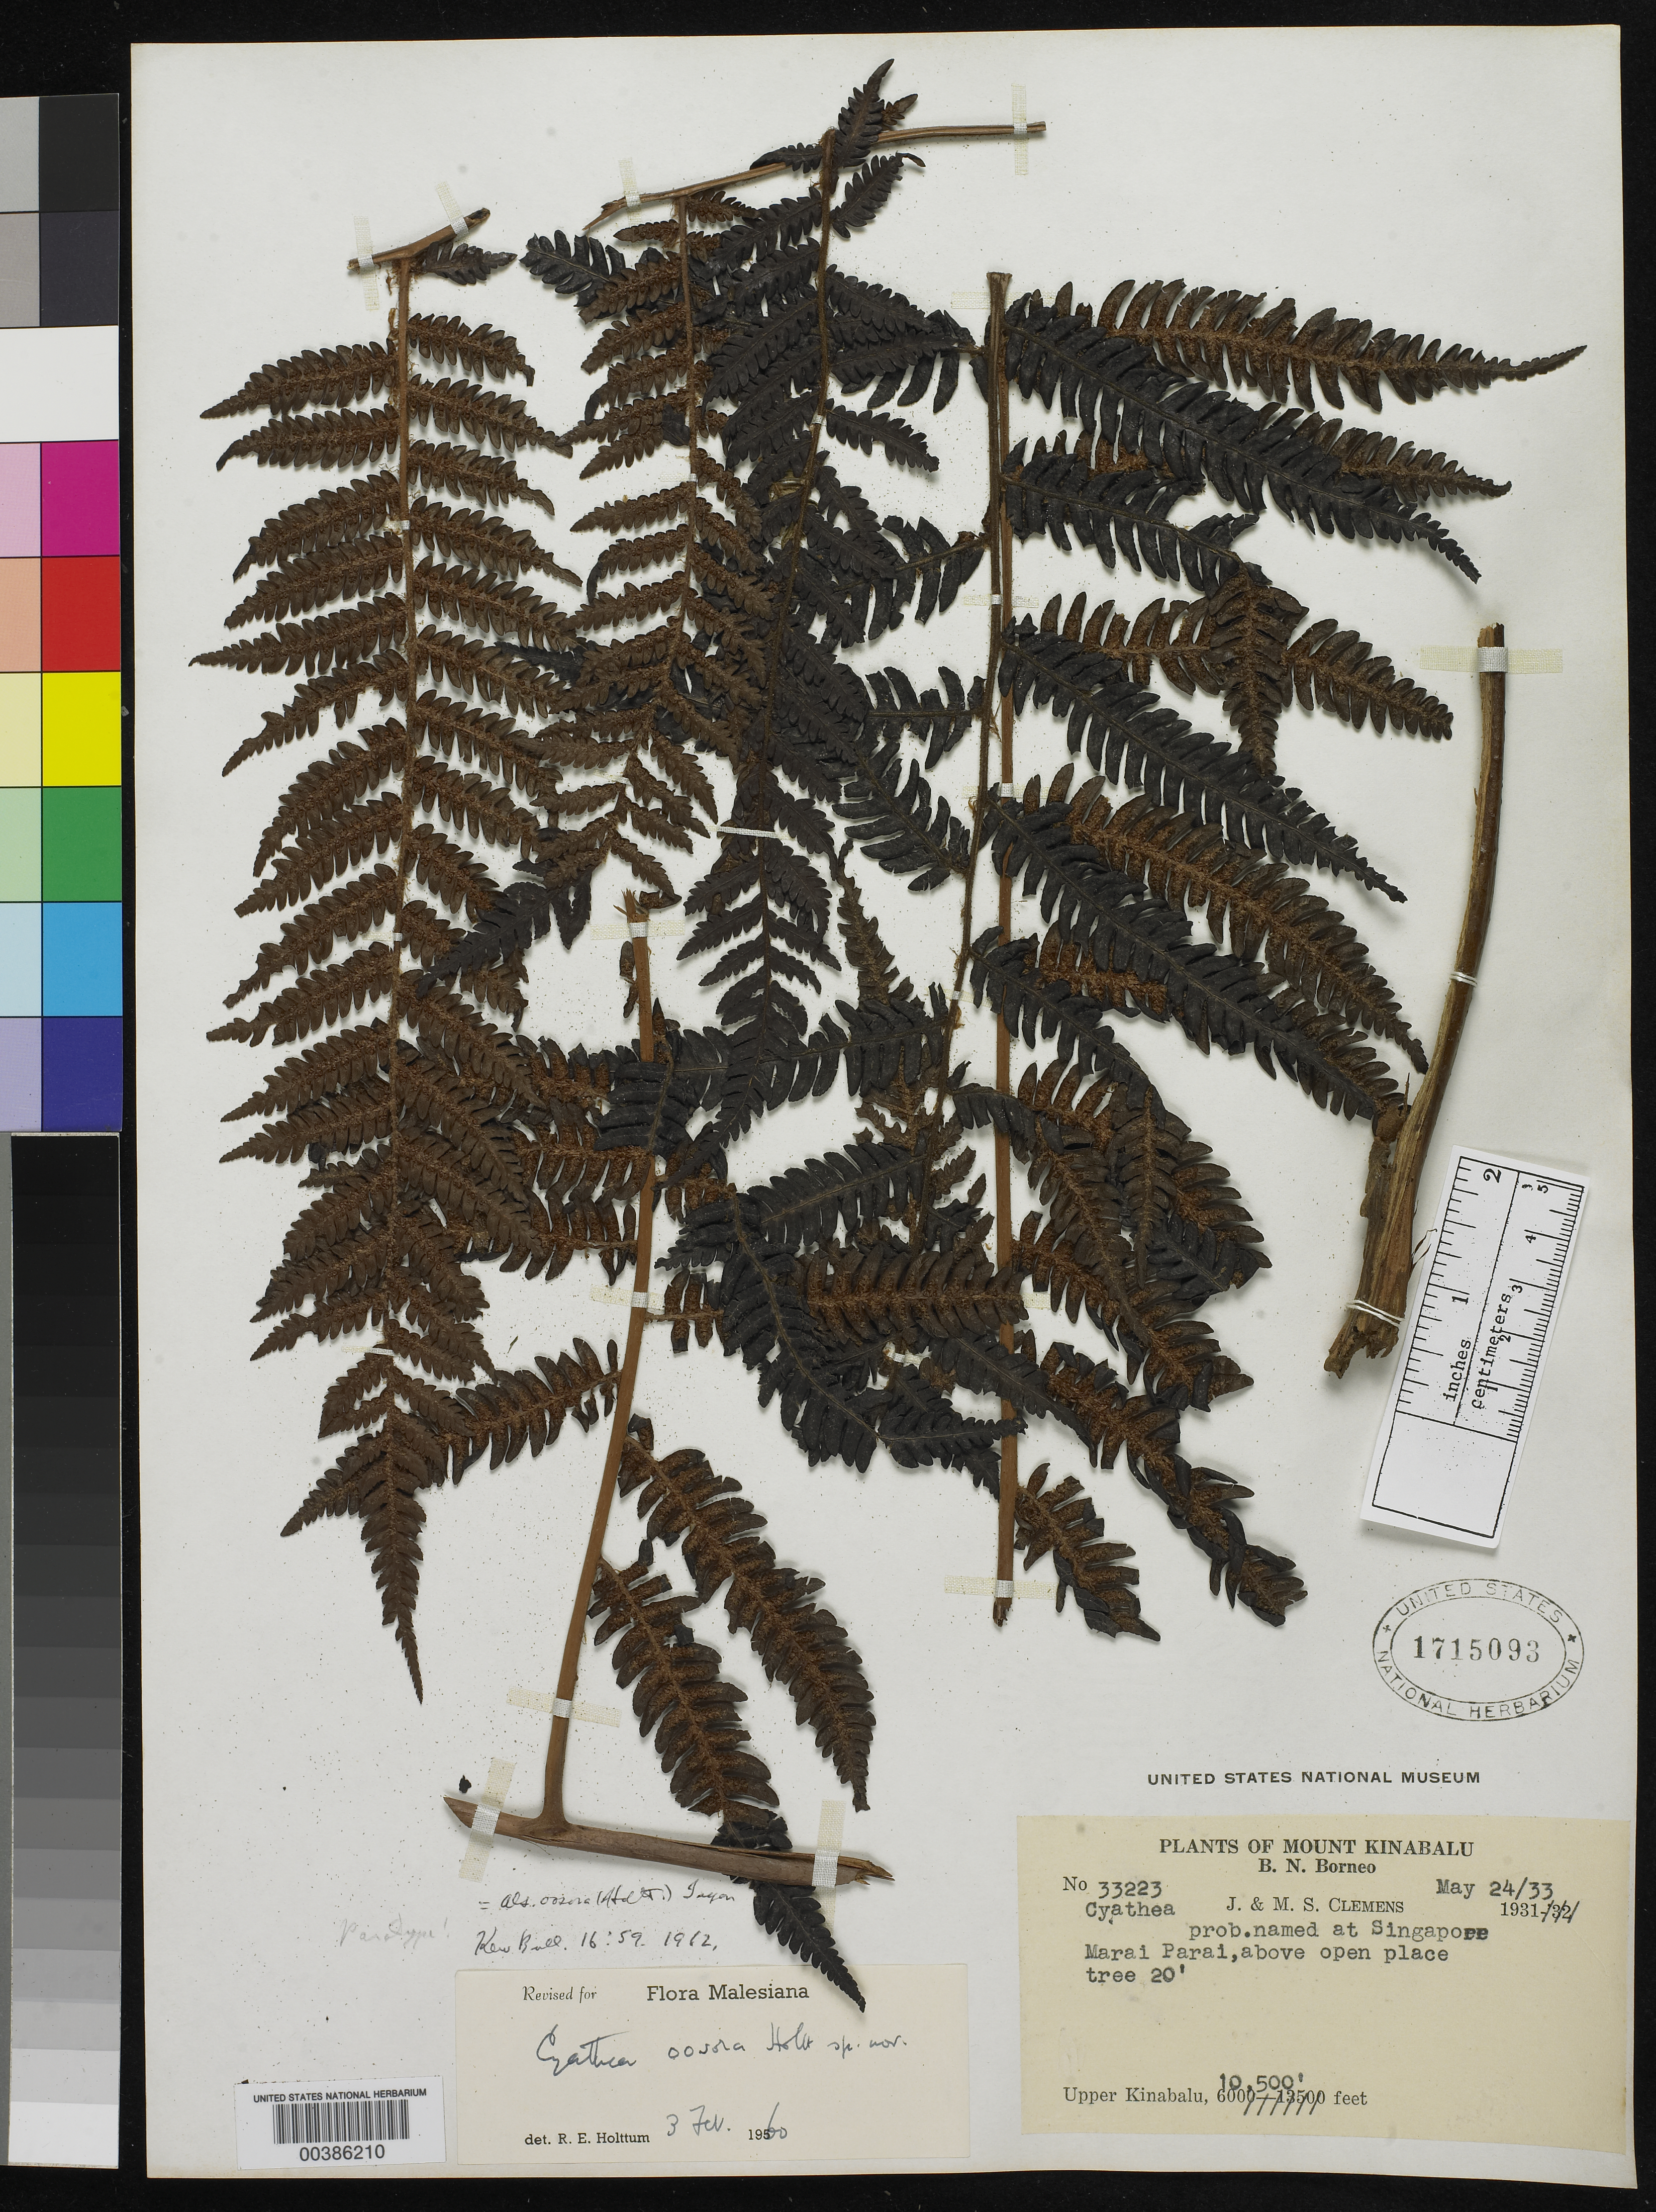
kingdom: Plantae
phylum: Tracheophyta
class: Polypodiopsida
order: Cyatheales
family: Cyatheaceae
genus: Cyathea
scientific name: Cyathea oosora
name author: Holttum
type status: Paratype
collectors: J. Clemens & M. S. Clemens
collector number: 33223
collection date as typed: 24 May 1933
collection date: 1933-05-24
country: Malaysia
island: Borneo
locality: Upper Mt. Kinabalu, Marai Parai.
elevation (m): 3200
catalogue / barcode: US 1715093